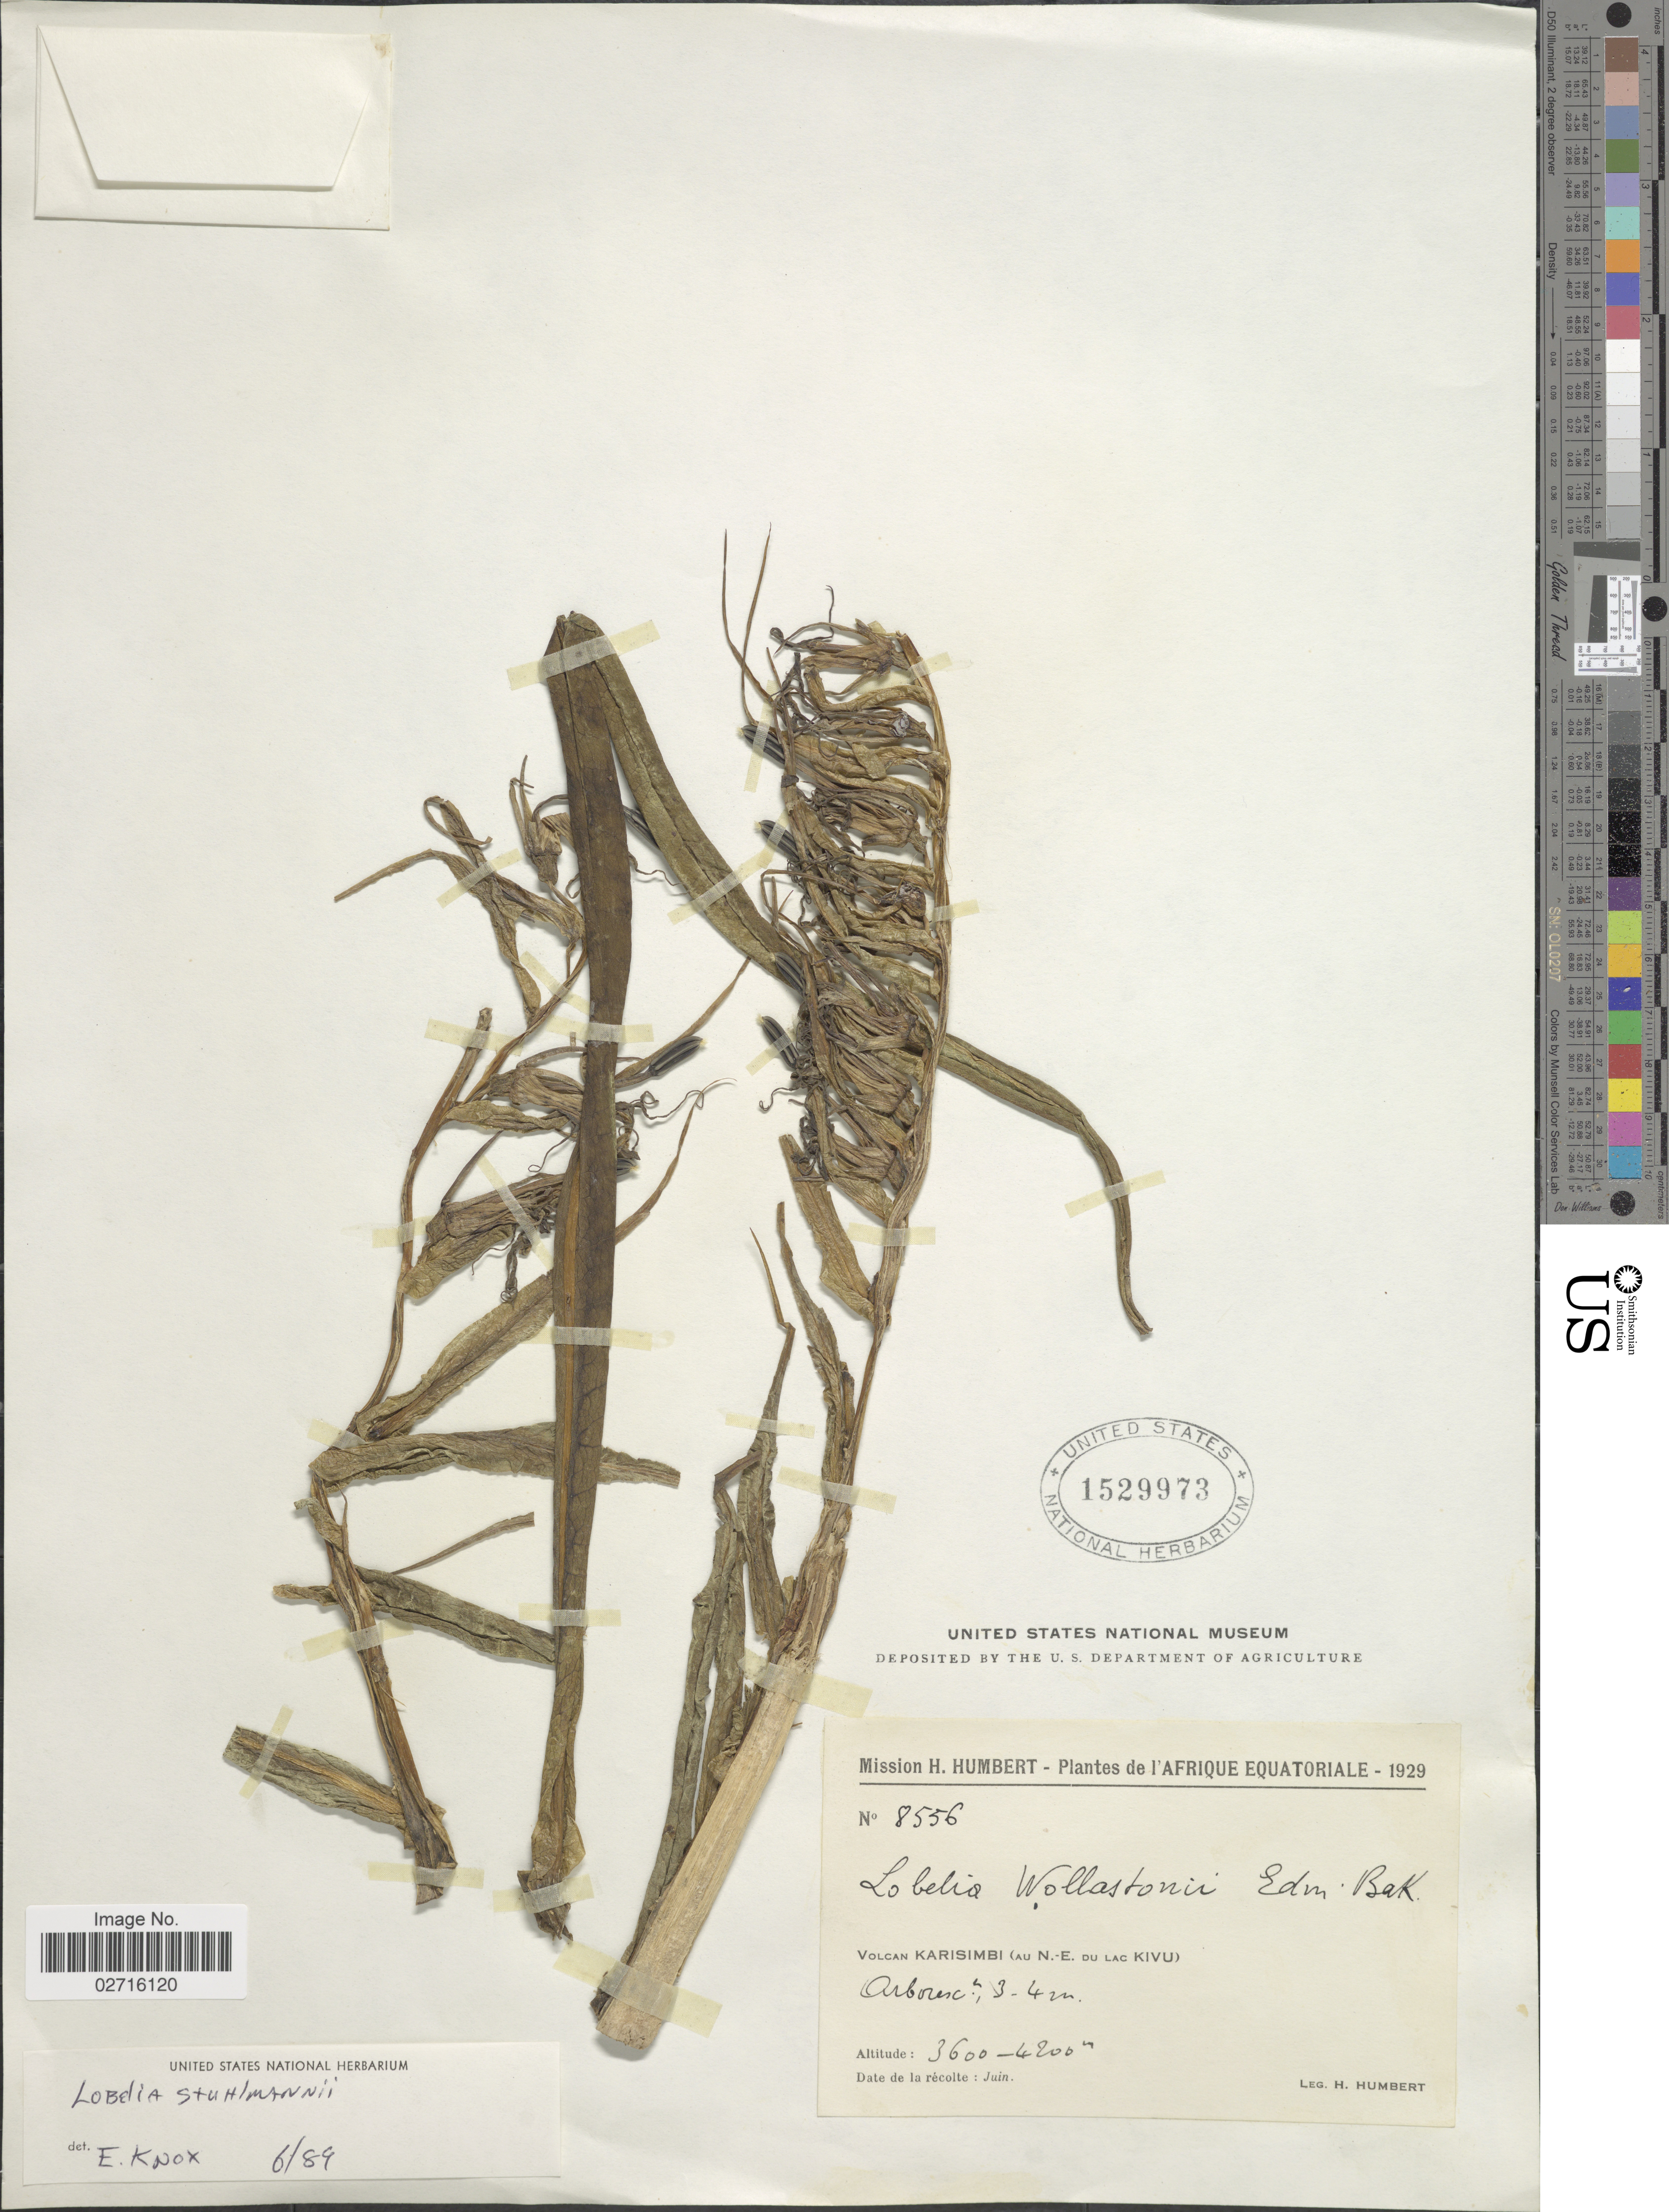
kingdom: Plantae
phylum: Tracheophyta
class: Magnoliopsida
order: Asterales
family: Campanulaceae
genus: Lobelia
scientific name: Lobelia stuhlmannii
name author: Schweinf. ex Stuhlmann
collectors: H. Humbert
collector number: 8556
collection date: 1929-06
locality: L'Afrique Equatoriale, Volcan Karisimbi (Au N.-E. du Lac Kivu)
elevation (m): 3600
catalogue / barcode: US 1529973